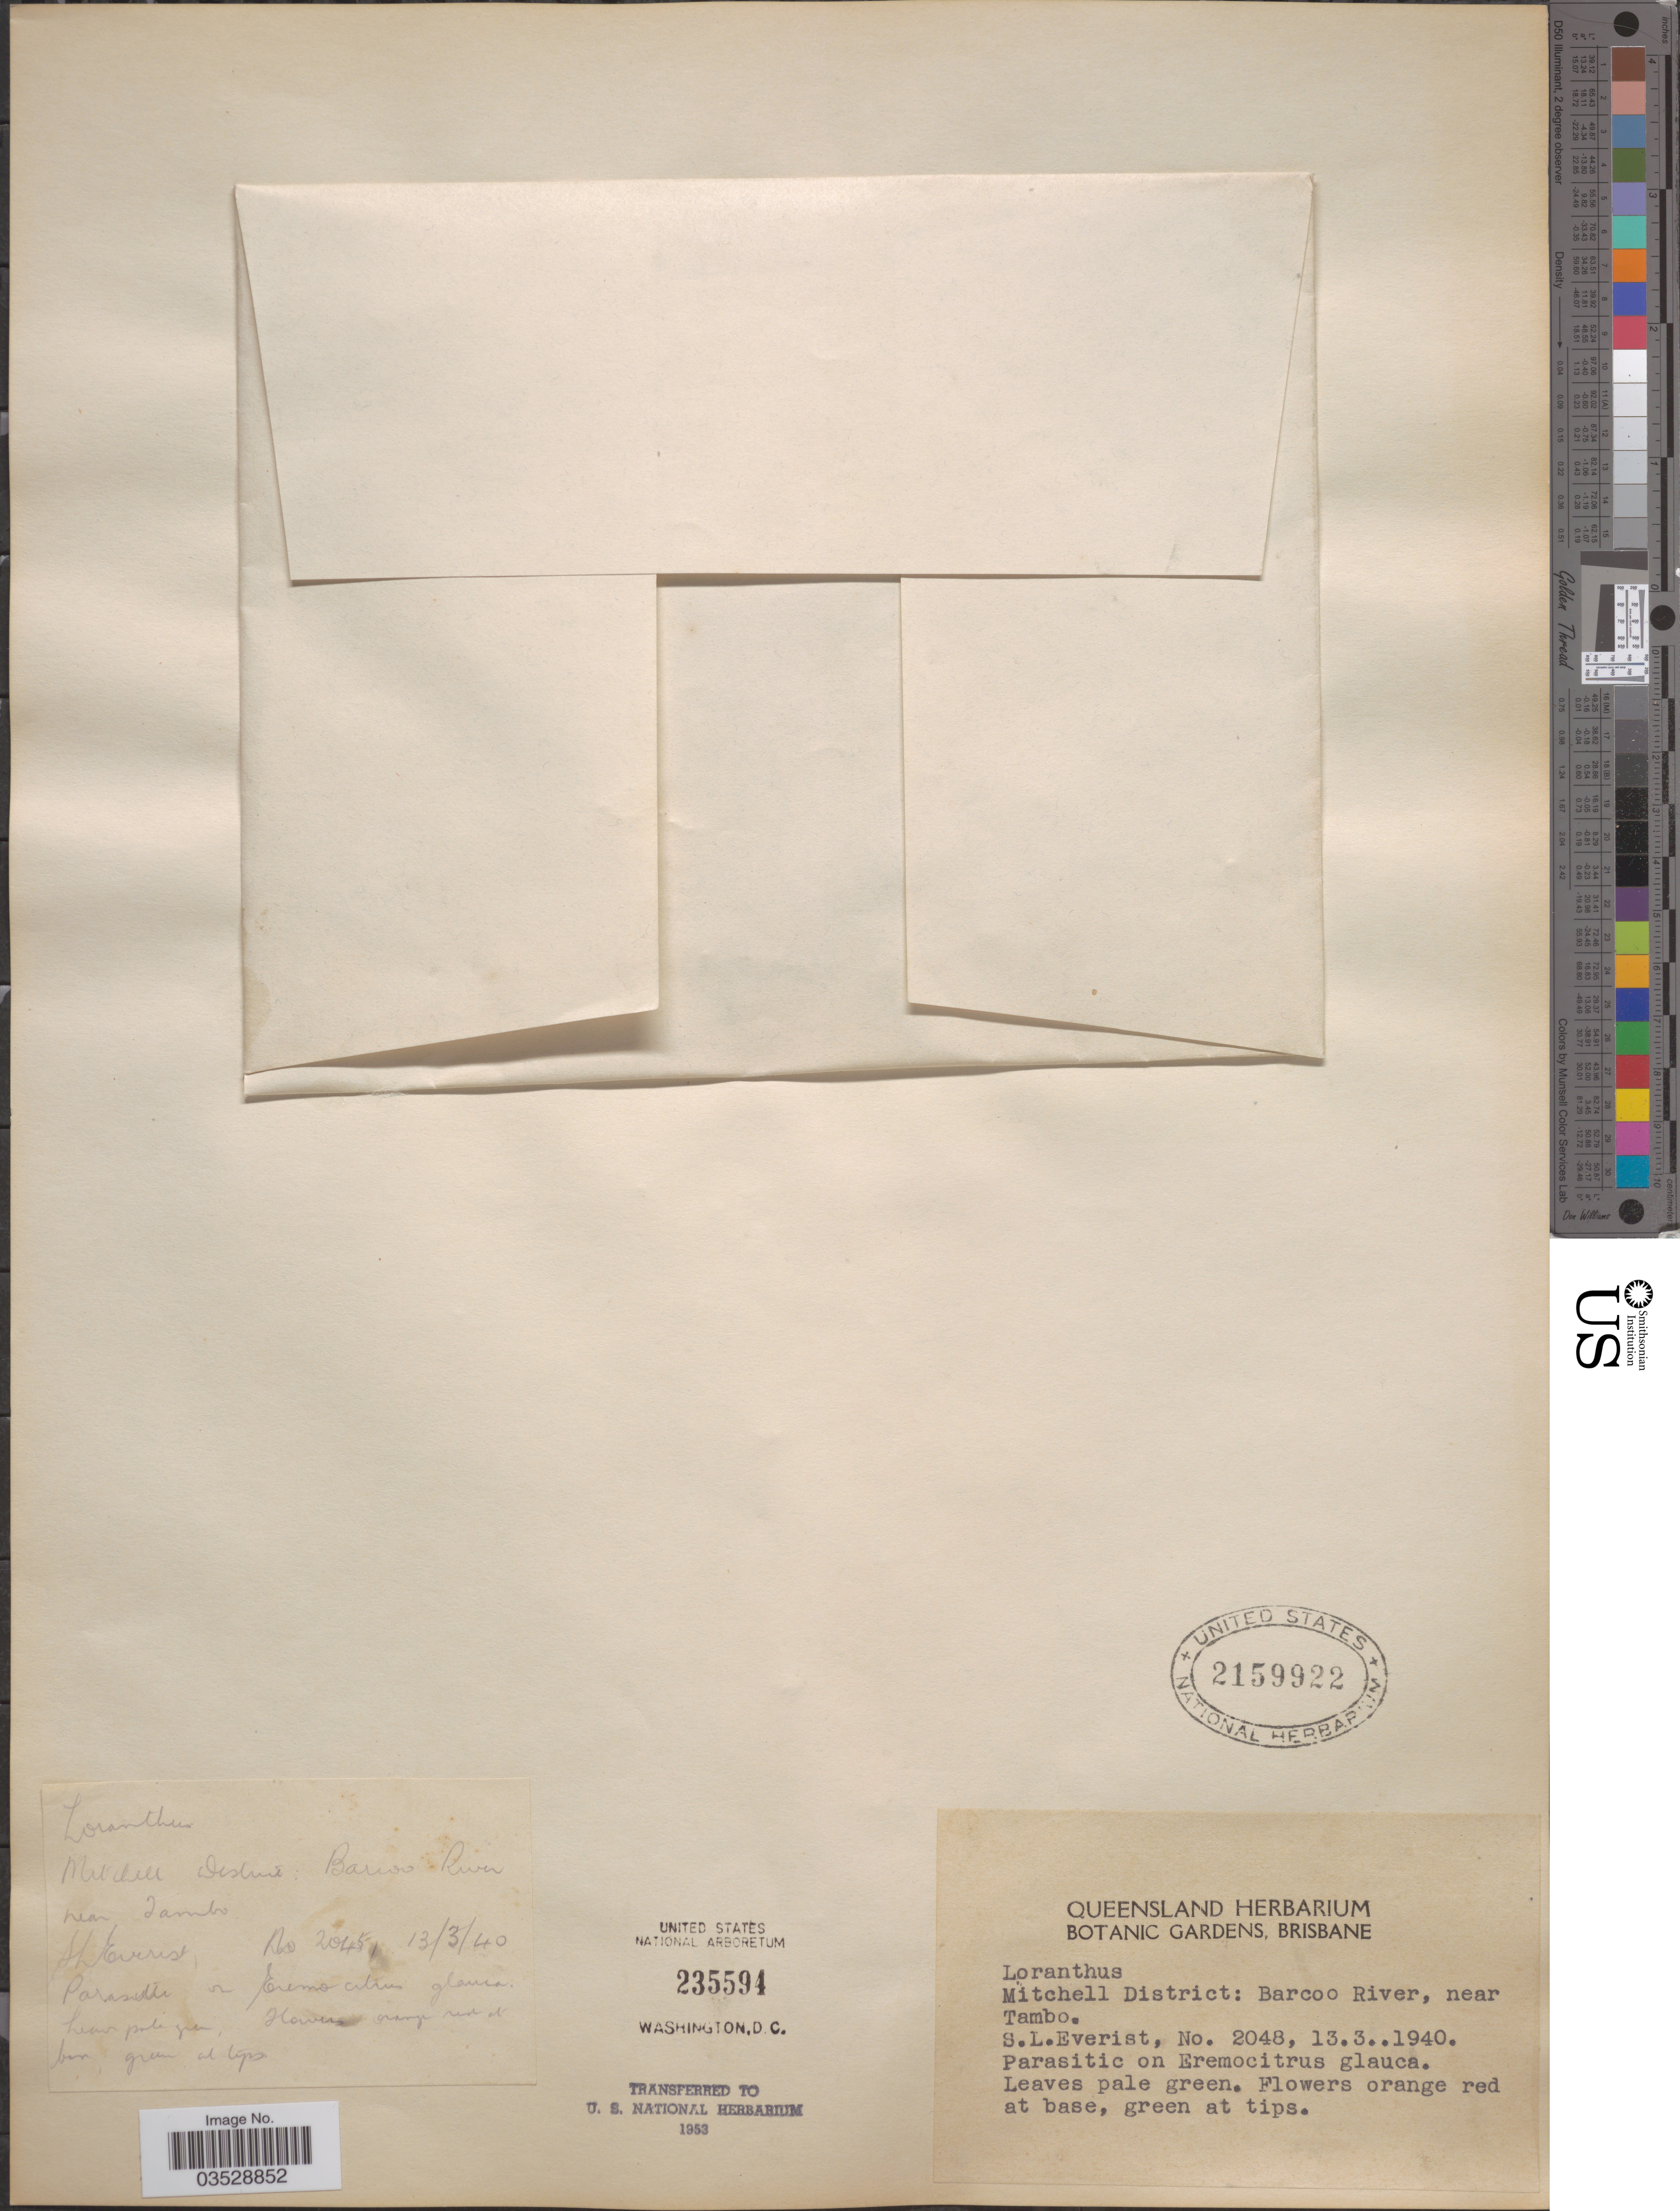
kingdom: Plantae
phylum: Tracheophyta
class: Magnoliopsida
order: Santalales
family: Loranthaceae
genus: Amyema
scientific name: Amyema sp.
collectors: S. Everist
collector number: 2048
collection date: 1940-03-13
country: Australia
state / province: Queensland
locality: Mitchell District: Barcoo River, near Tambo.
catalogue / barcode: US 2159922